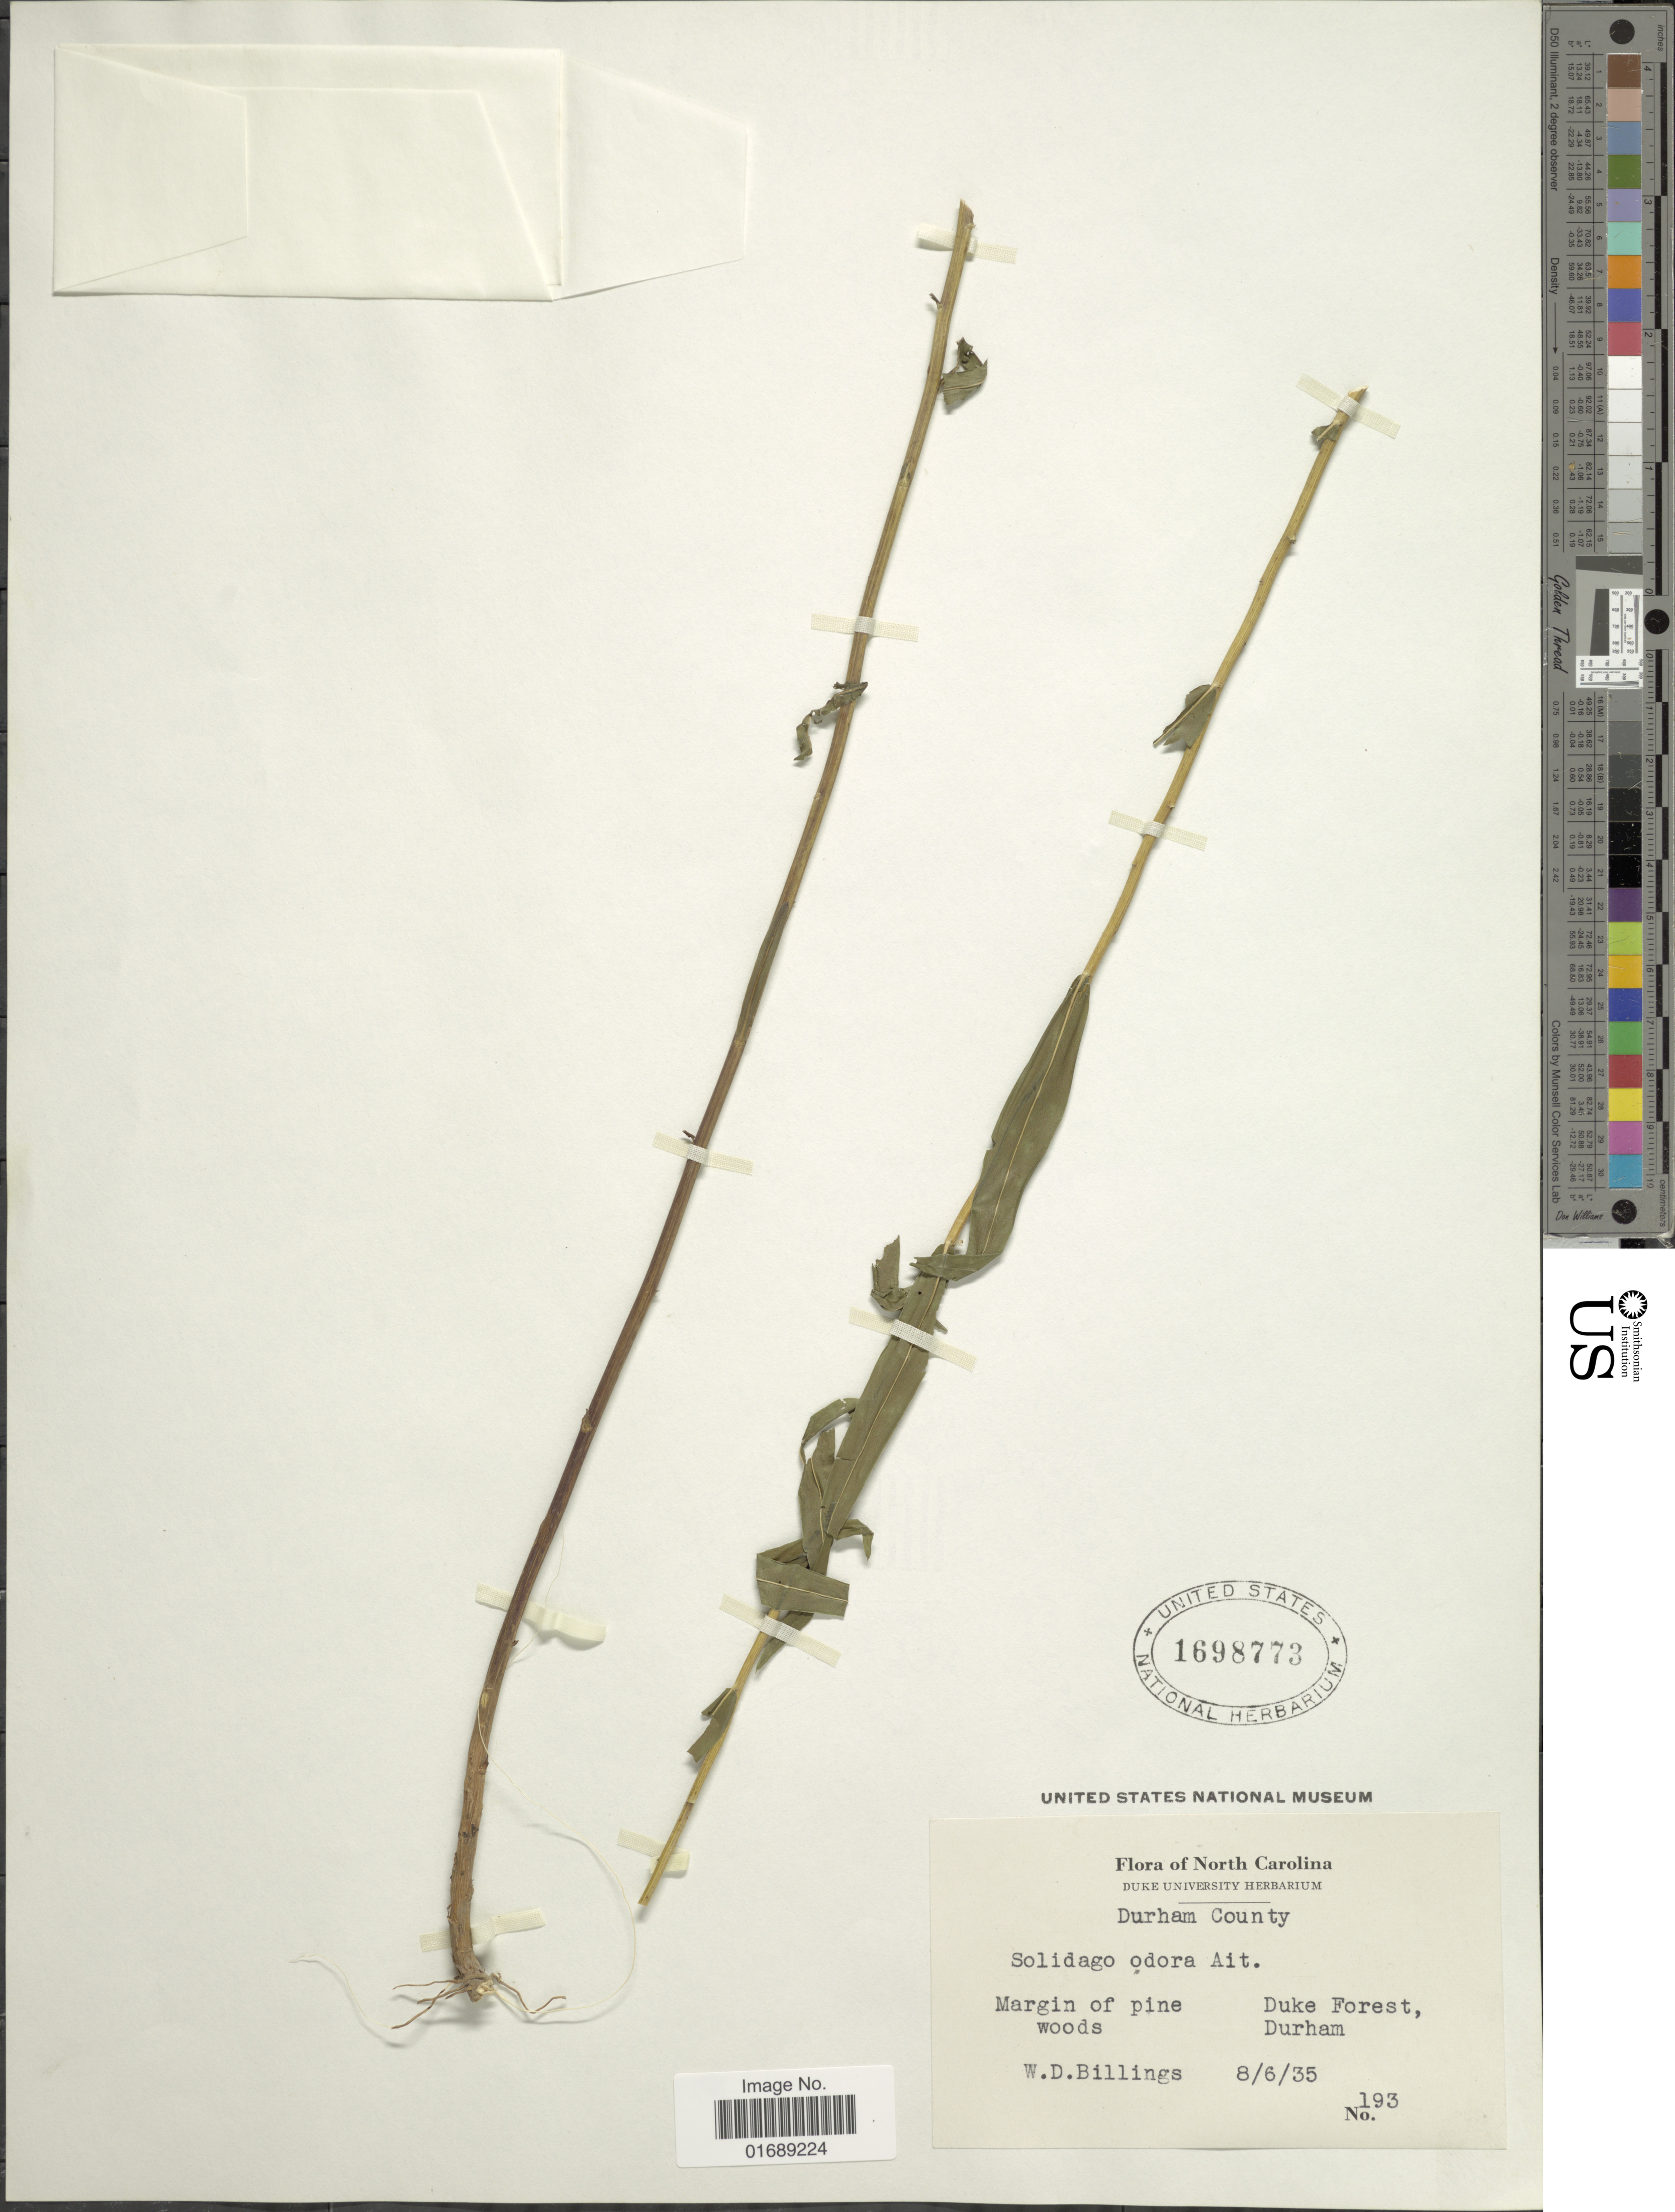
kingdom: Plantae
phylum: Tracheophyta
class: Magnoliopsida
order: Asterales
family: Asteraceae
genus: Solidago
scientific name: Solidago odora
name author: Aiton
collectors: W. Billings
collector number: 193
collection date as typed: Transcribed d/m/y: 6/8/35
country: United States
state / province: North Carolina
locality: Durham County, Duke Forest, Durham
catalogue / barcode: US 1698773